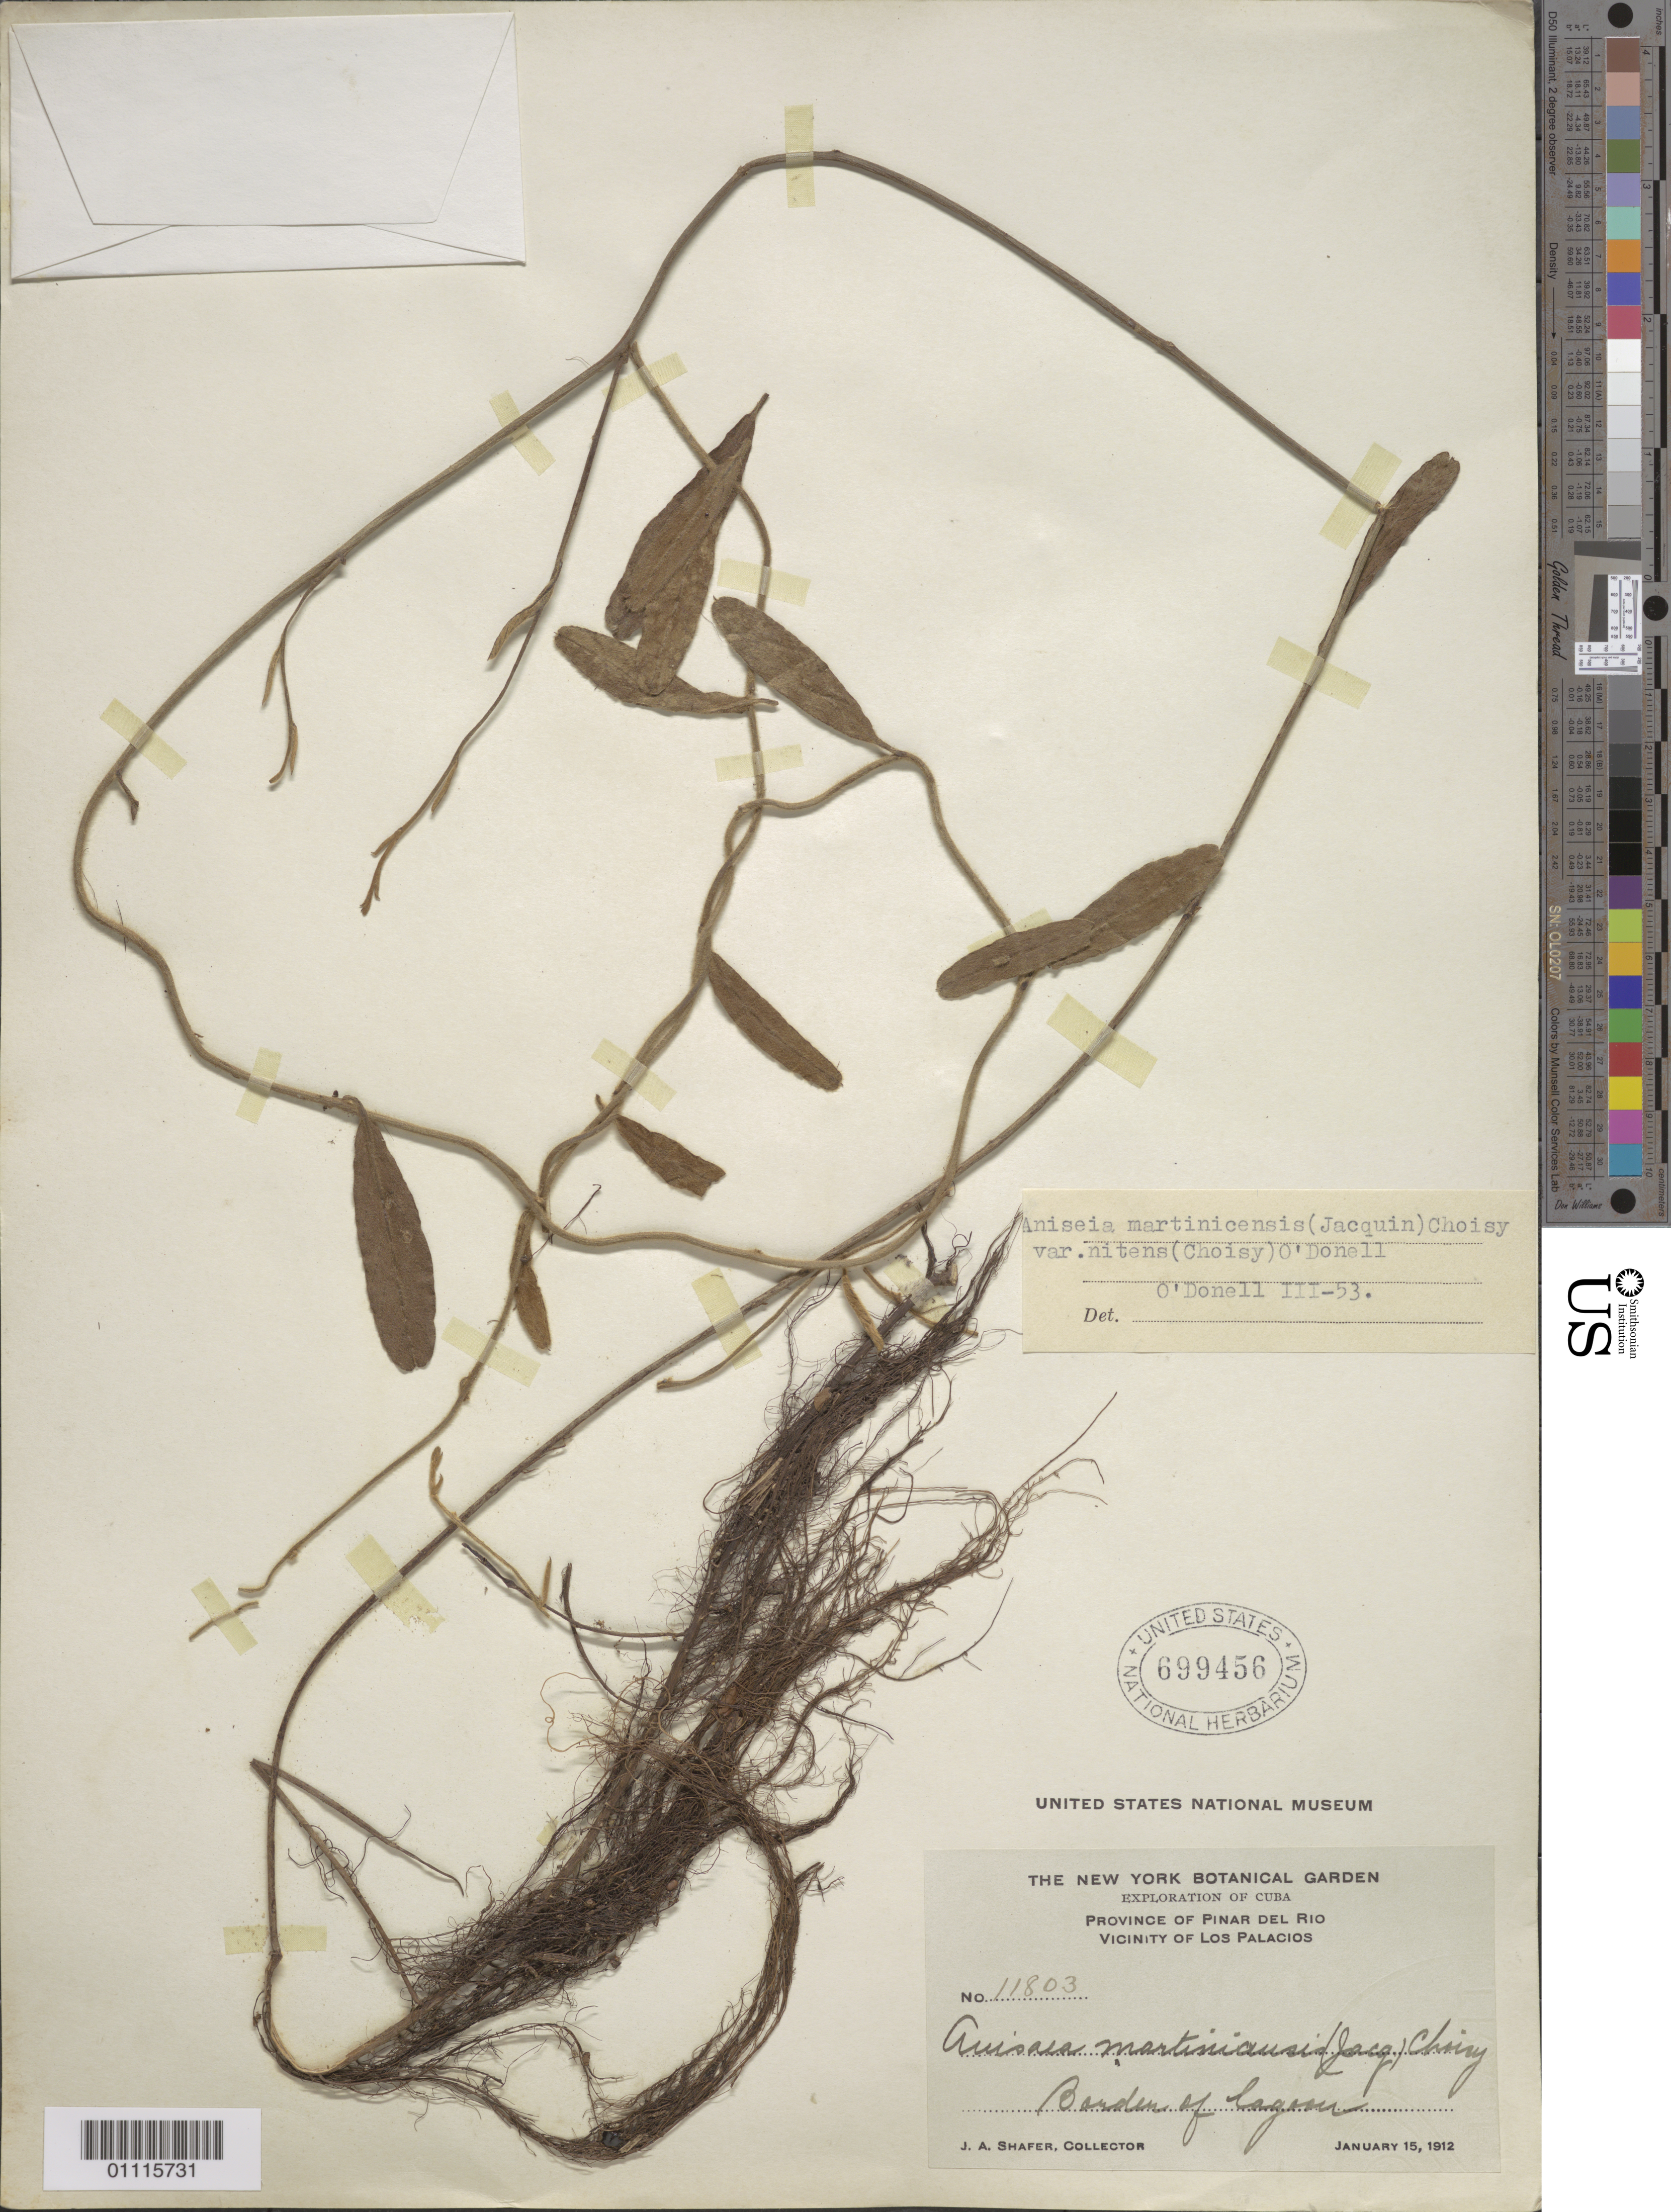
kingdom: Plantae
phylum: Tracheophyta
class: Magnoliopsida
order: Solanales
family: Convolvulaceae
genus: Aniseia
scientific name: Aniseia martinicensis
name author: (Jacq.) Choisy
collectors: J. A. Shafer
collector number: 11803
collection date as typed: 15 Jan 1912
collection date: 1912-01-15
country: Cuba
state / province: Pinar del Rio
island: Cuba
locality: Vicinity of Los Palacios Border of lagoon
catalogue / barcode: US 699456